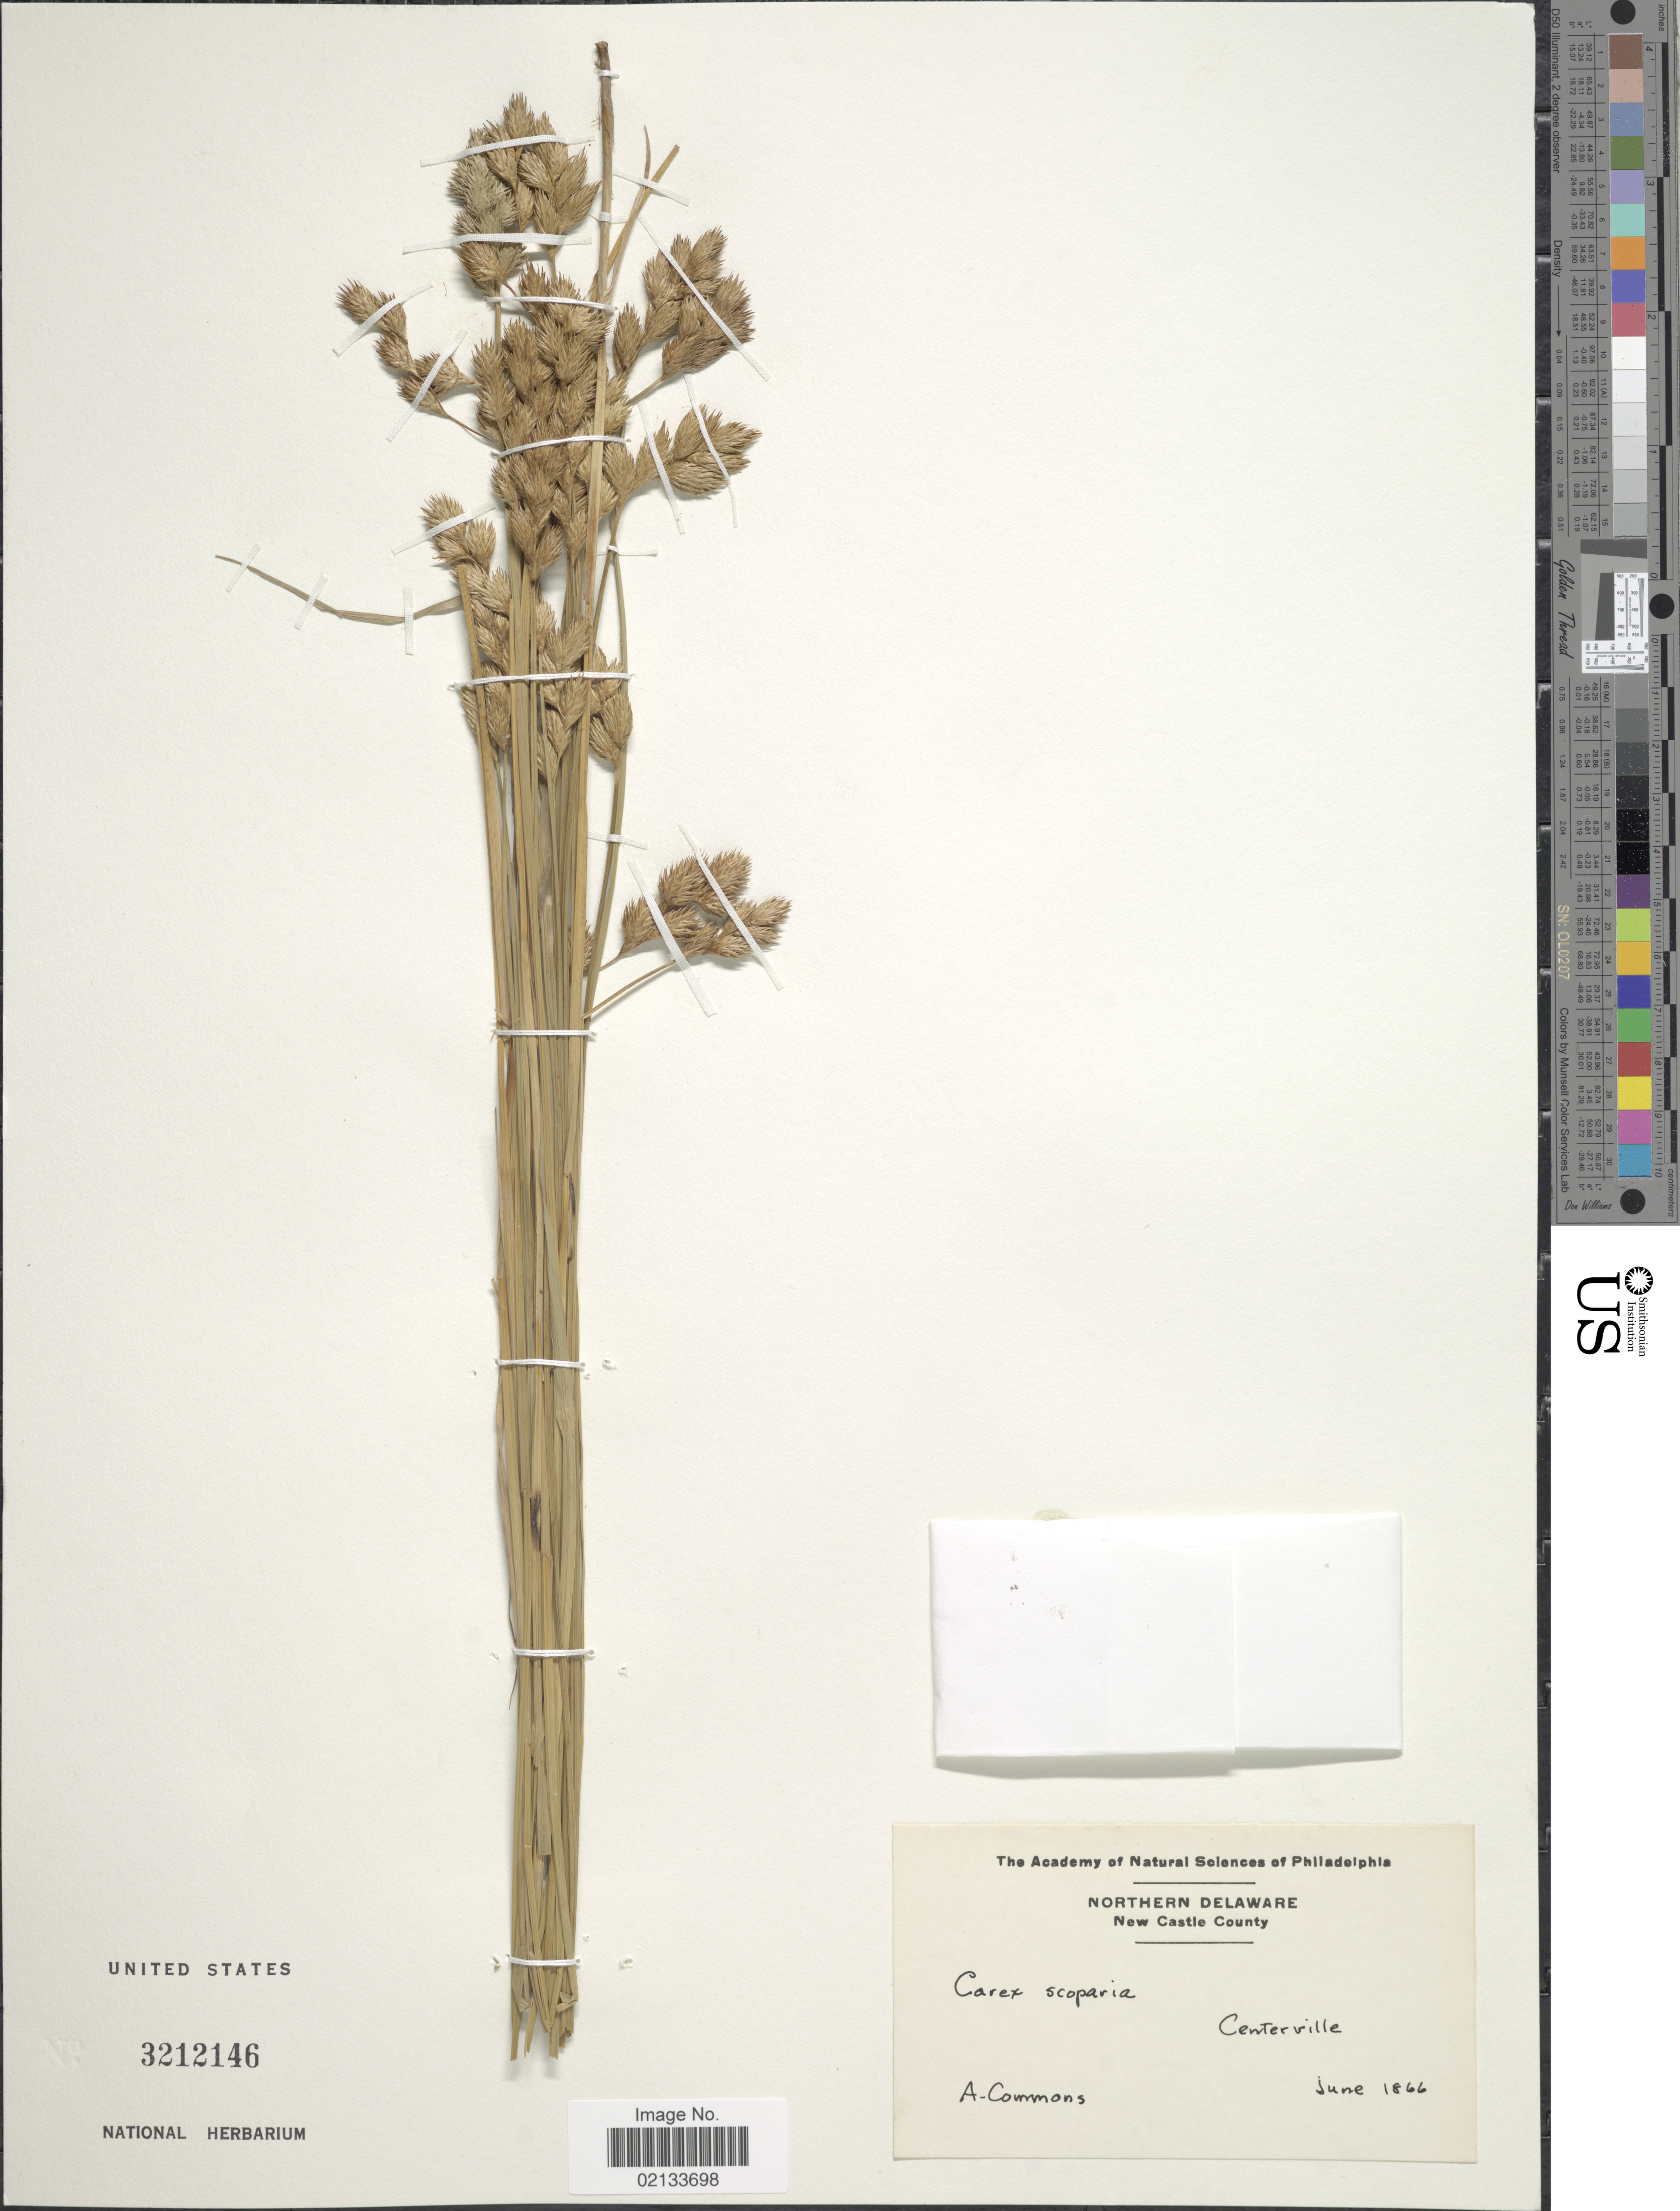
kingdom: Plantae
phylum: Tracheophyta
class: Liliopsida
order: Poales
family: Cyperaceae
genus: Carex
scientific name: Carex scoparia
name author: Schkuhr ex Willd.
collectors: A. Commons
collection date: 1866-06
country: United States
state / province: Delaware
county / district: New Castle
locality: Northern Delaware, New Castle County, Centerville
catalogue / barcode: US 3212146